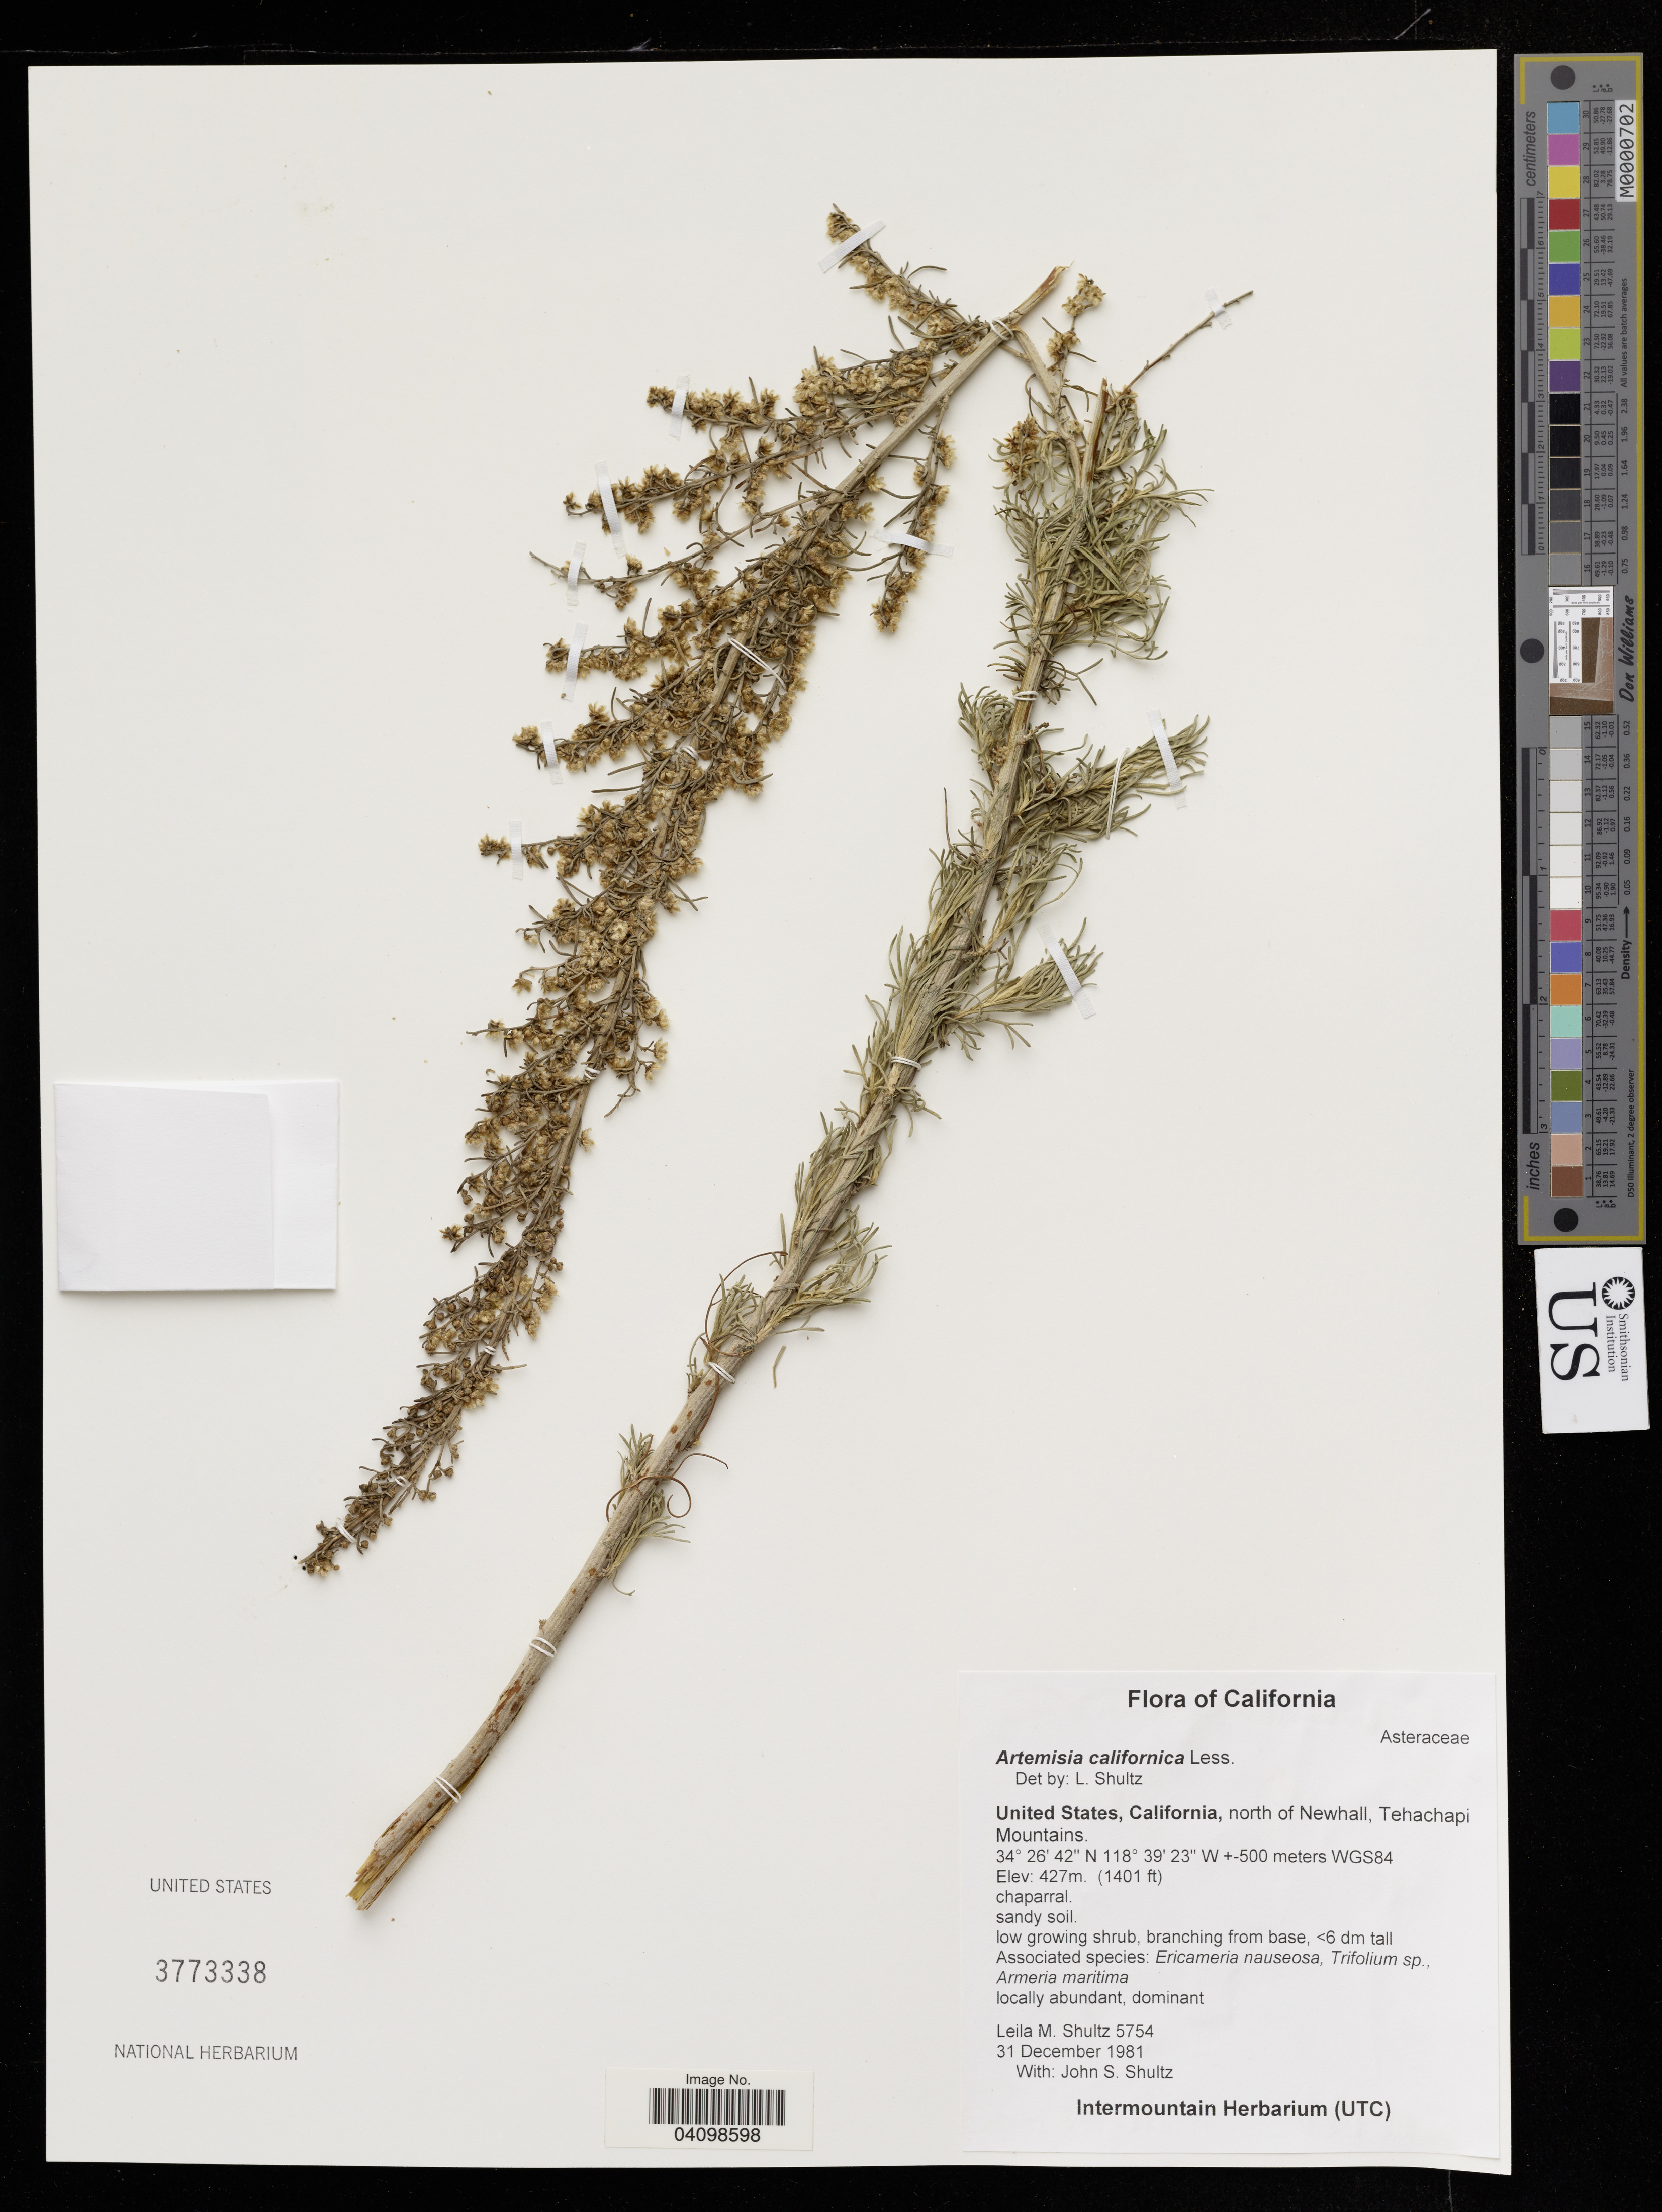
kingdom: Plantae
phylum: Tracheophyta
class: Magnoliopsida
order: Asterales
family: Asteraceae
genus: Artemisia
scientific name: Artemisia californica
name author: Less.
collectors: L. Shultz & J. Schultz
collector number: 5754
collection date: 1981-12-31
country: United States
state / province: California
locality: North of Newhall, Tehachapi Mountains.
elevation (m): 427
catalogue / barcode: US 3773338